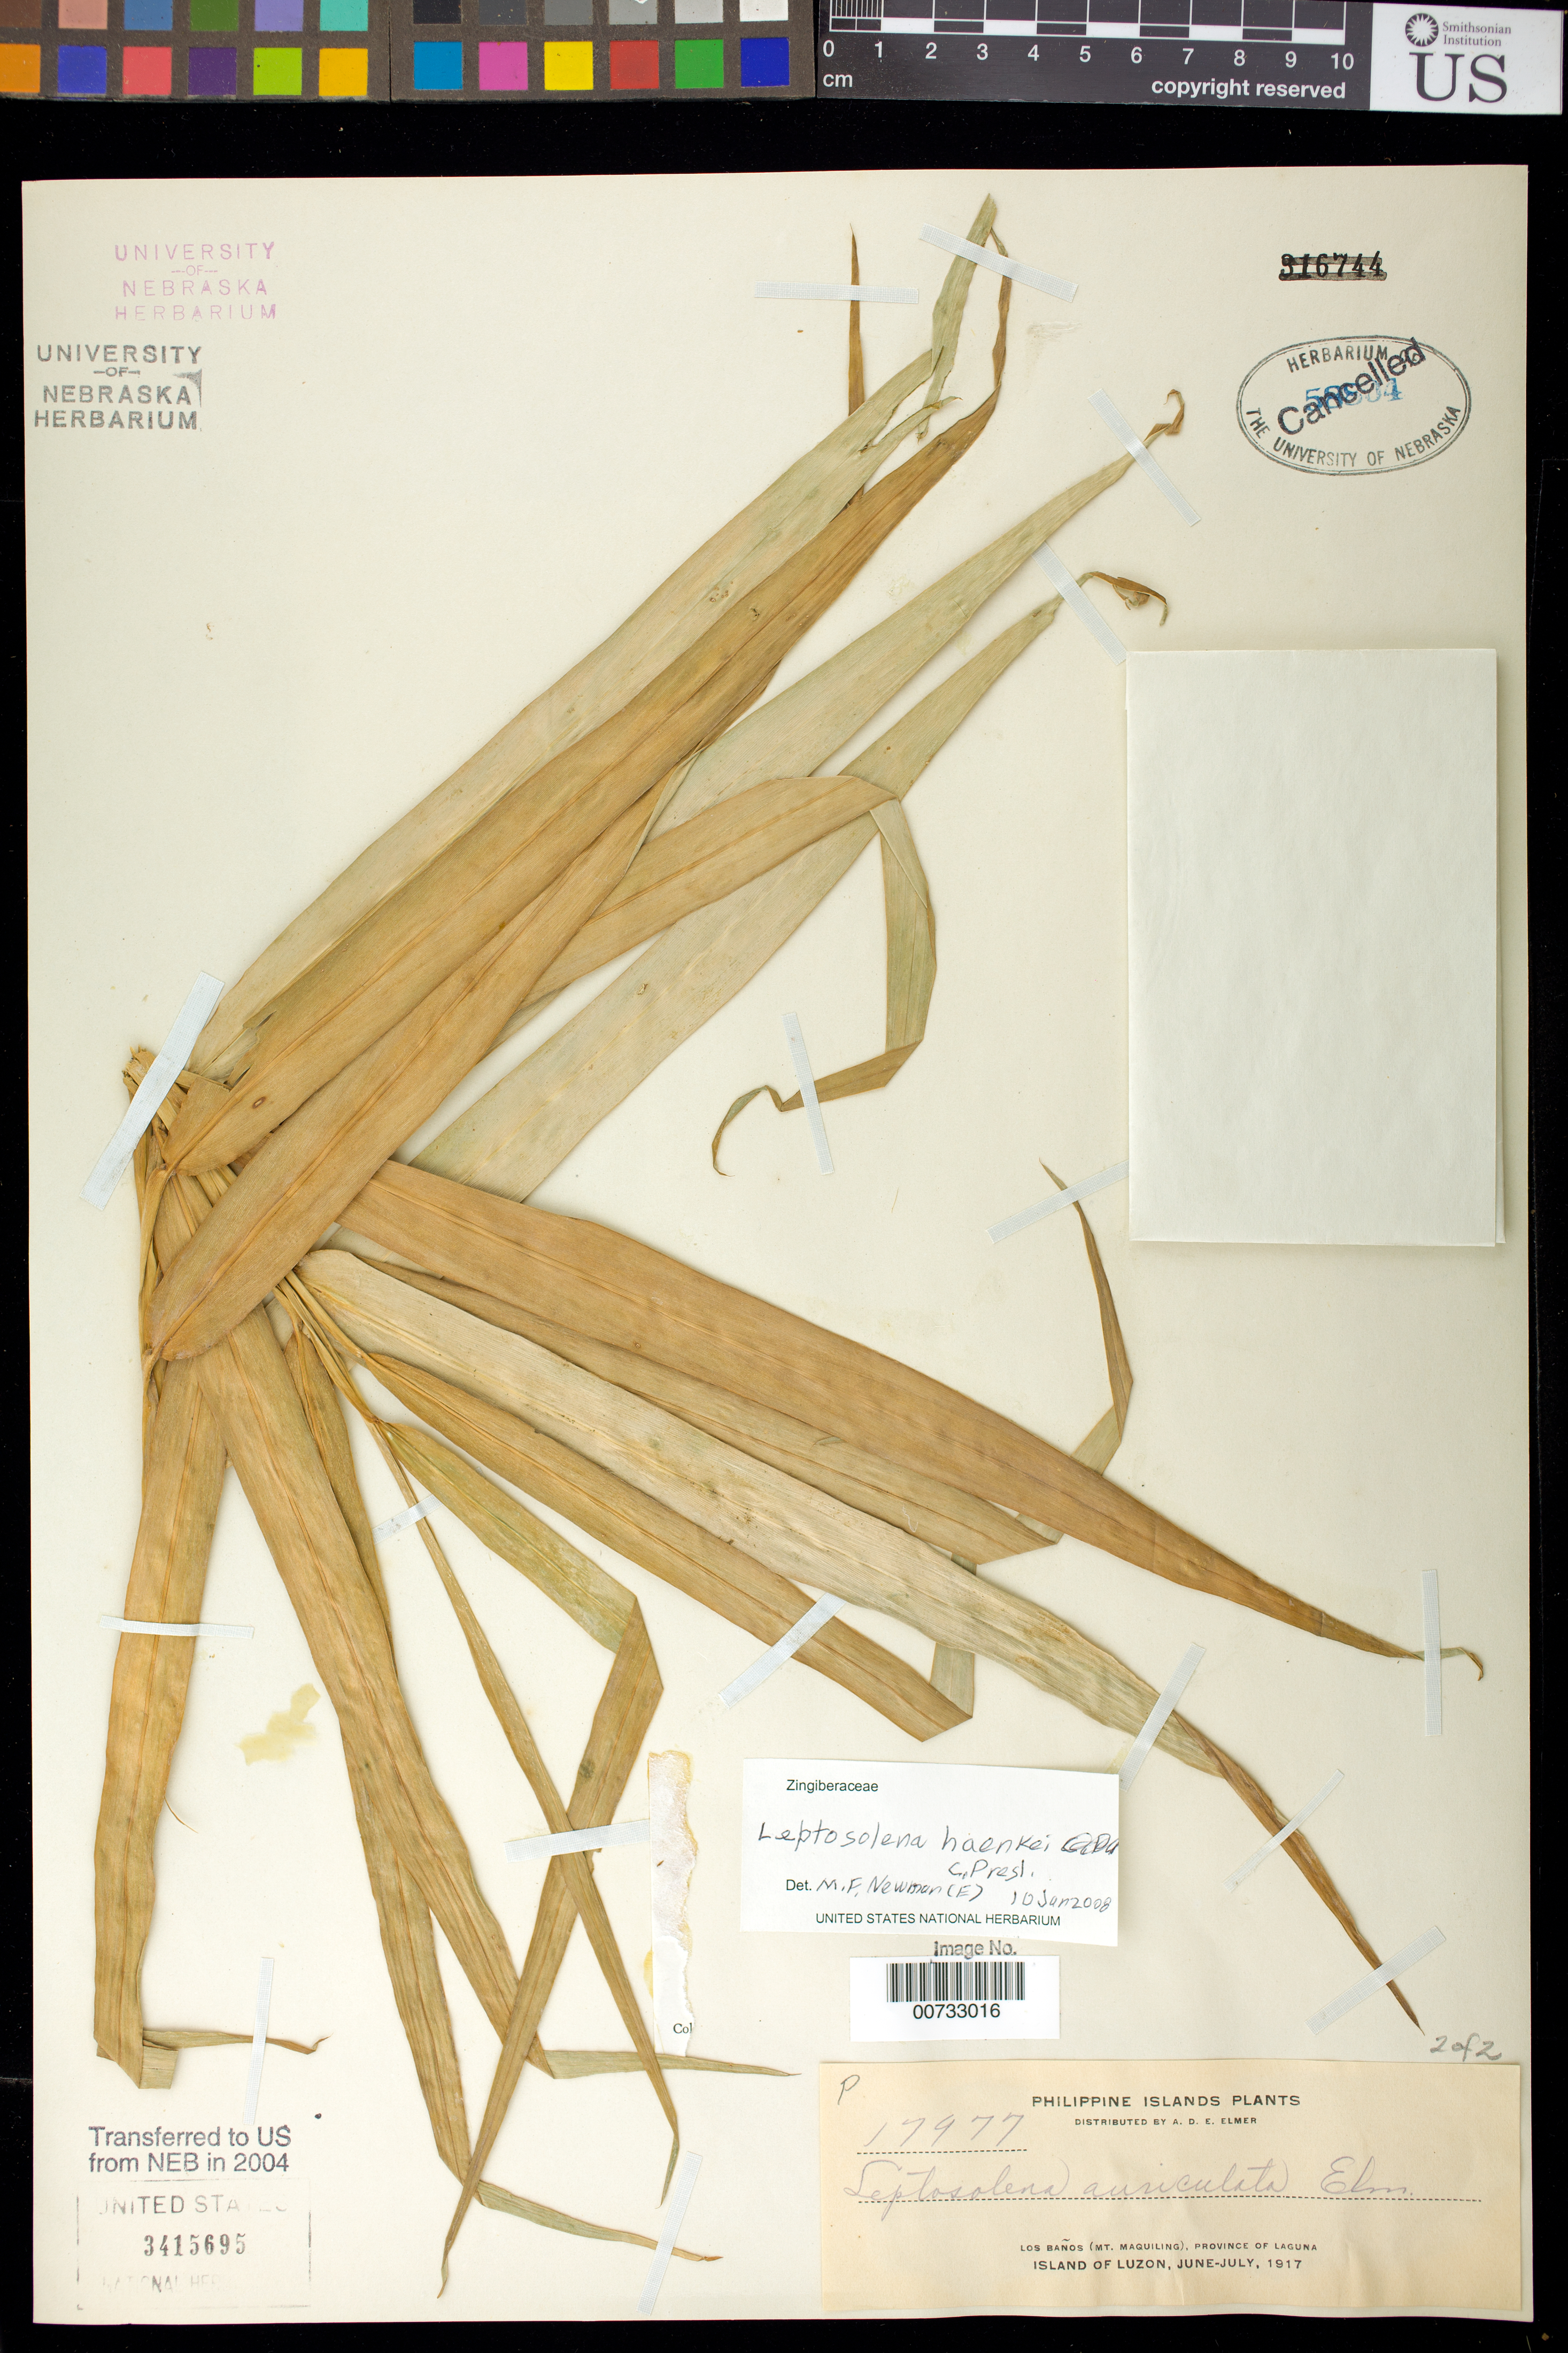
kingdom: Plantae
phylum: Tracheophyta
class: Liliopsida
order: Zingiberales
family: Zingiberaceae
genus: Leptosolena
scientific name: Leptosolena haenkei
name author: C. Presl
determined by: Newman, M. F.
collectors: A. D. E. Elmer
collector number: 17977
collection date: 1917-06/1917-07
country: Philippines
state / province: Calabarzon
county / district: Laguna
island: Luzon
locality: Los Banos (Mt. Maguiling)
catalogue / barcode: US 3415695